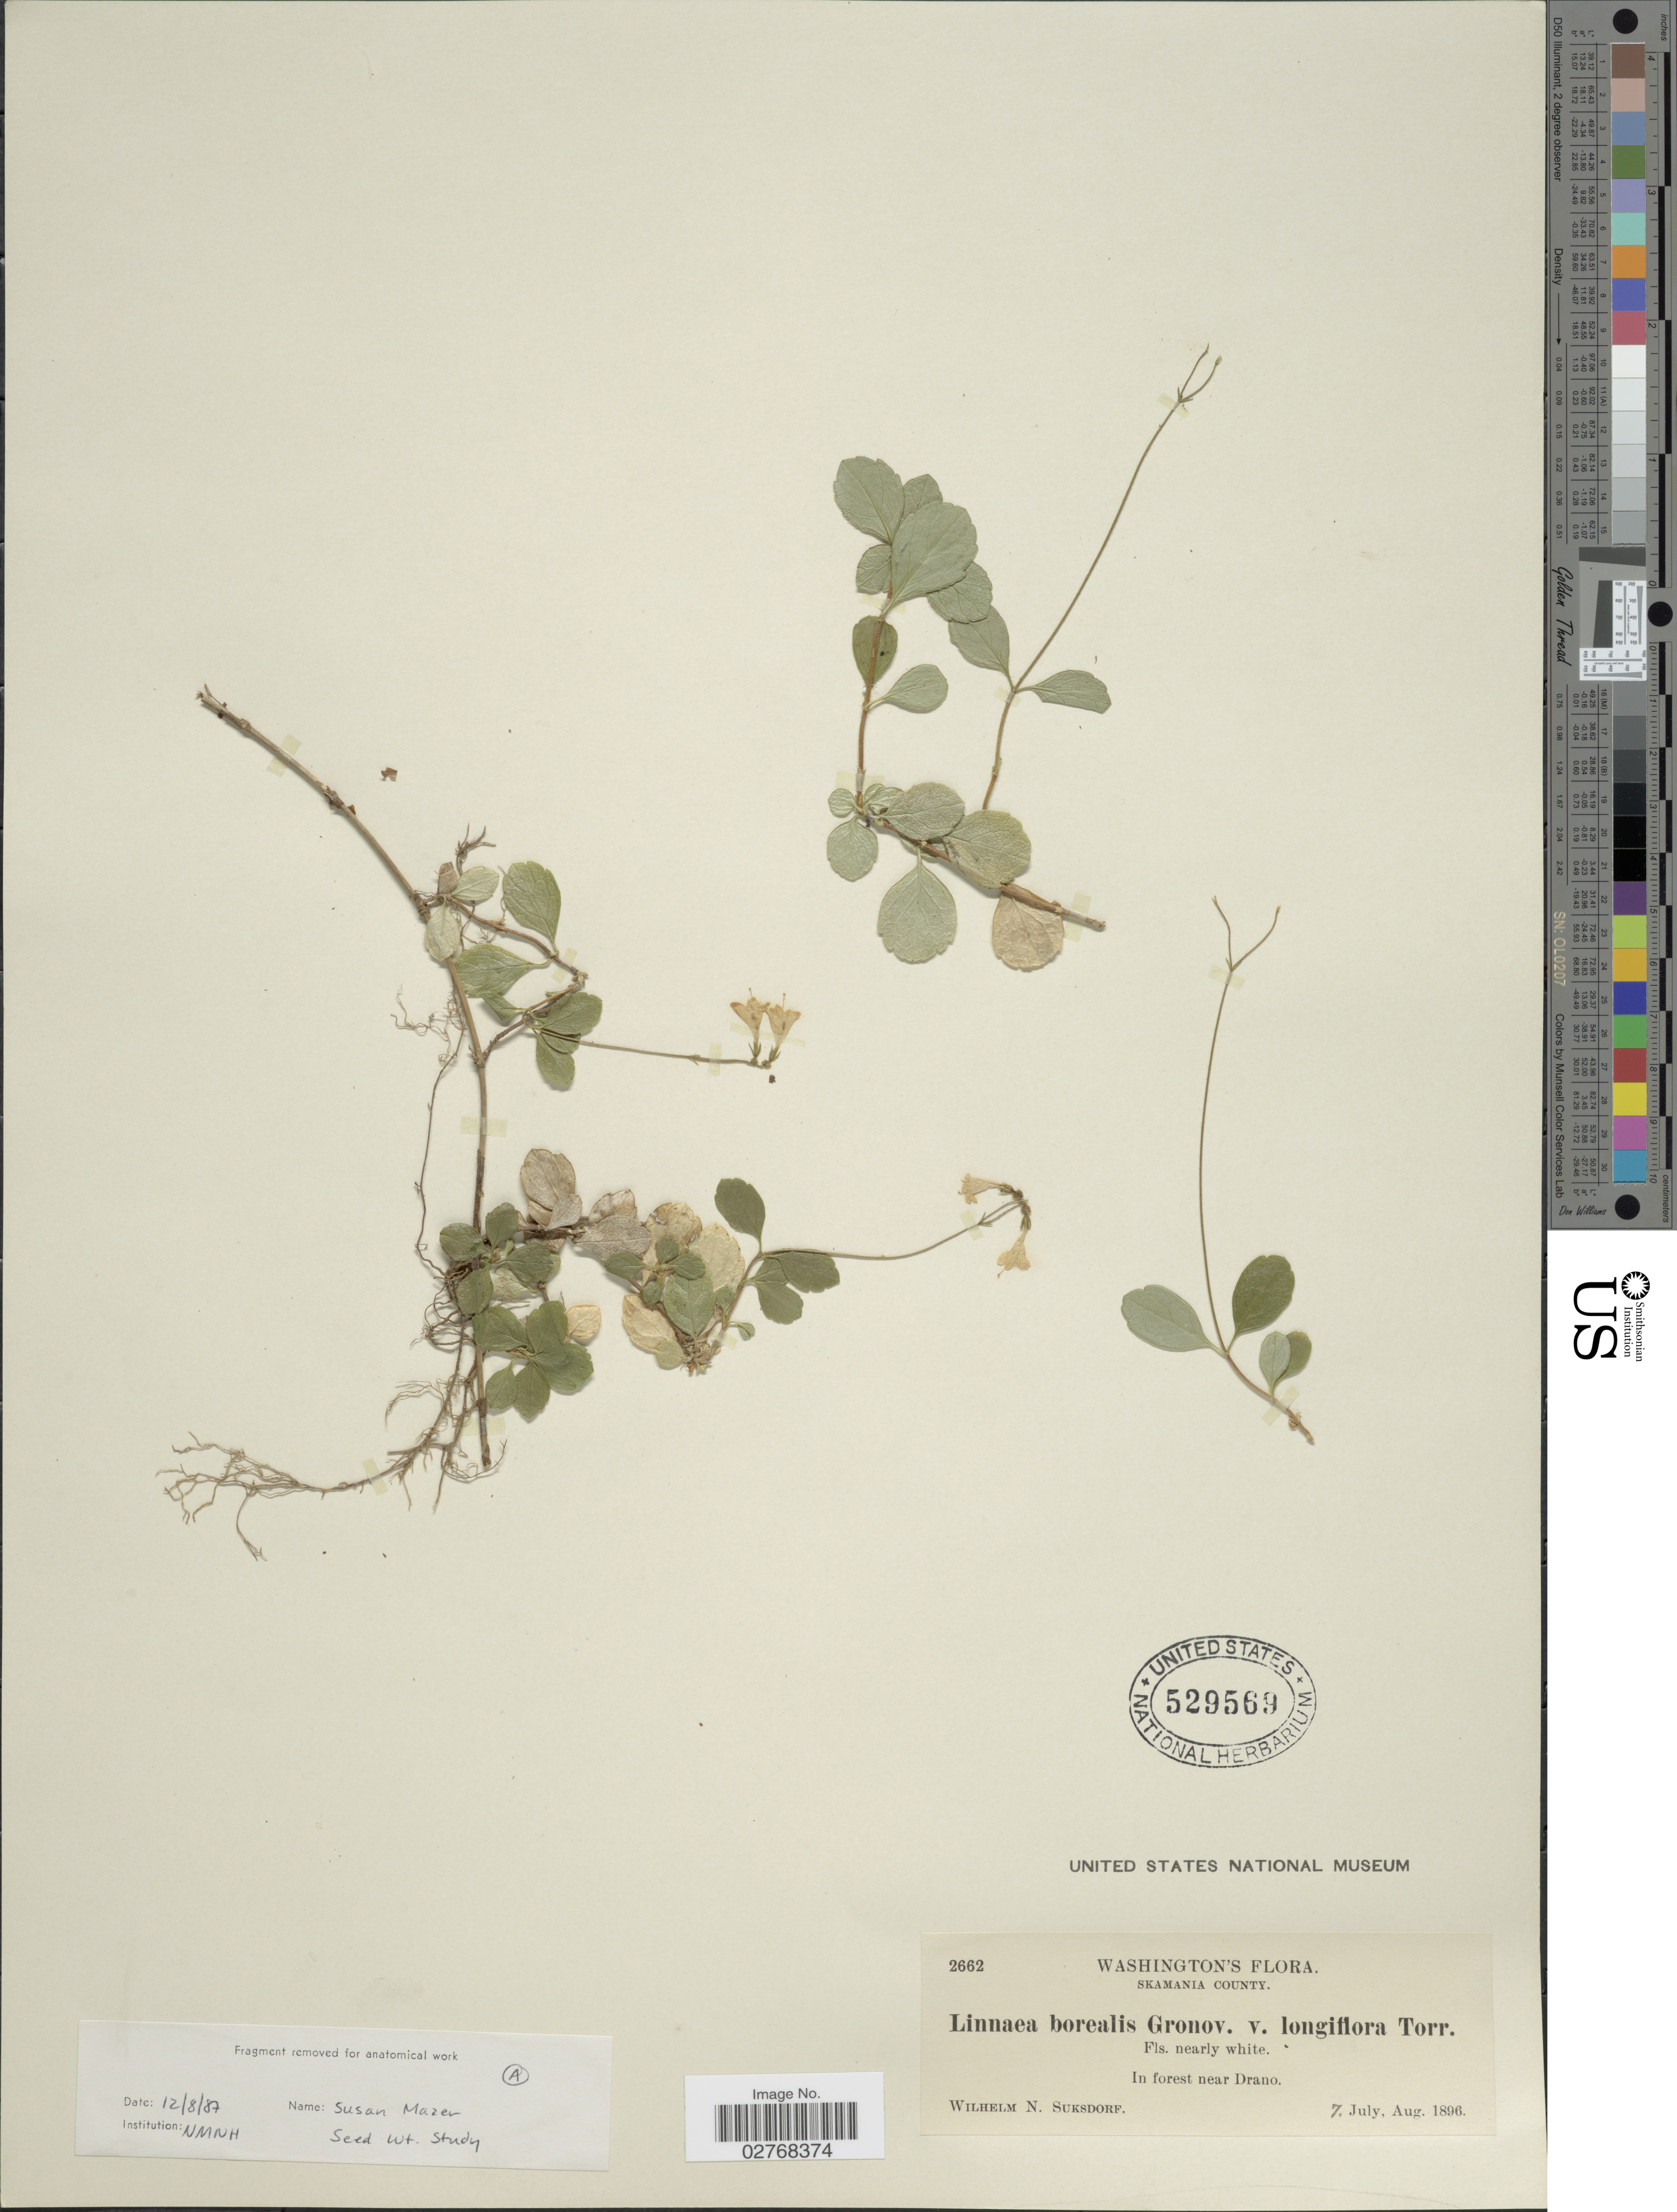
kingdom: Plantae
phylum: Tracheophyta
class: Magnoliopsida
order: Dipsacales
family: Caprifoliaceae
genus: Linnaea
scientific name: Linnaea borealis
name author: L.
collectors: W. N. Suksdorf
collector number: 2662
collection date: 1896-07-07/1896-08-07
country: United States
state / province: Washington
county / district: Skamania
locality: Skamania County. In forest near Drano.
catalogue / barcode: US 529269